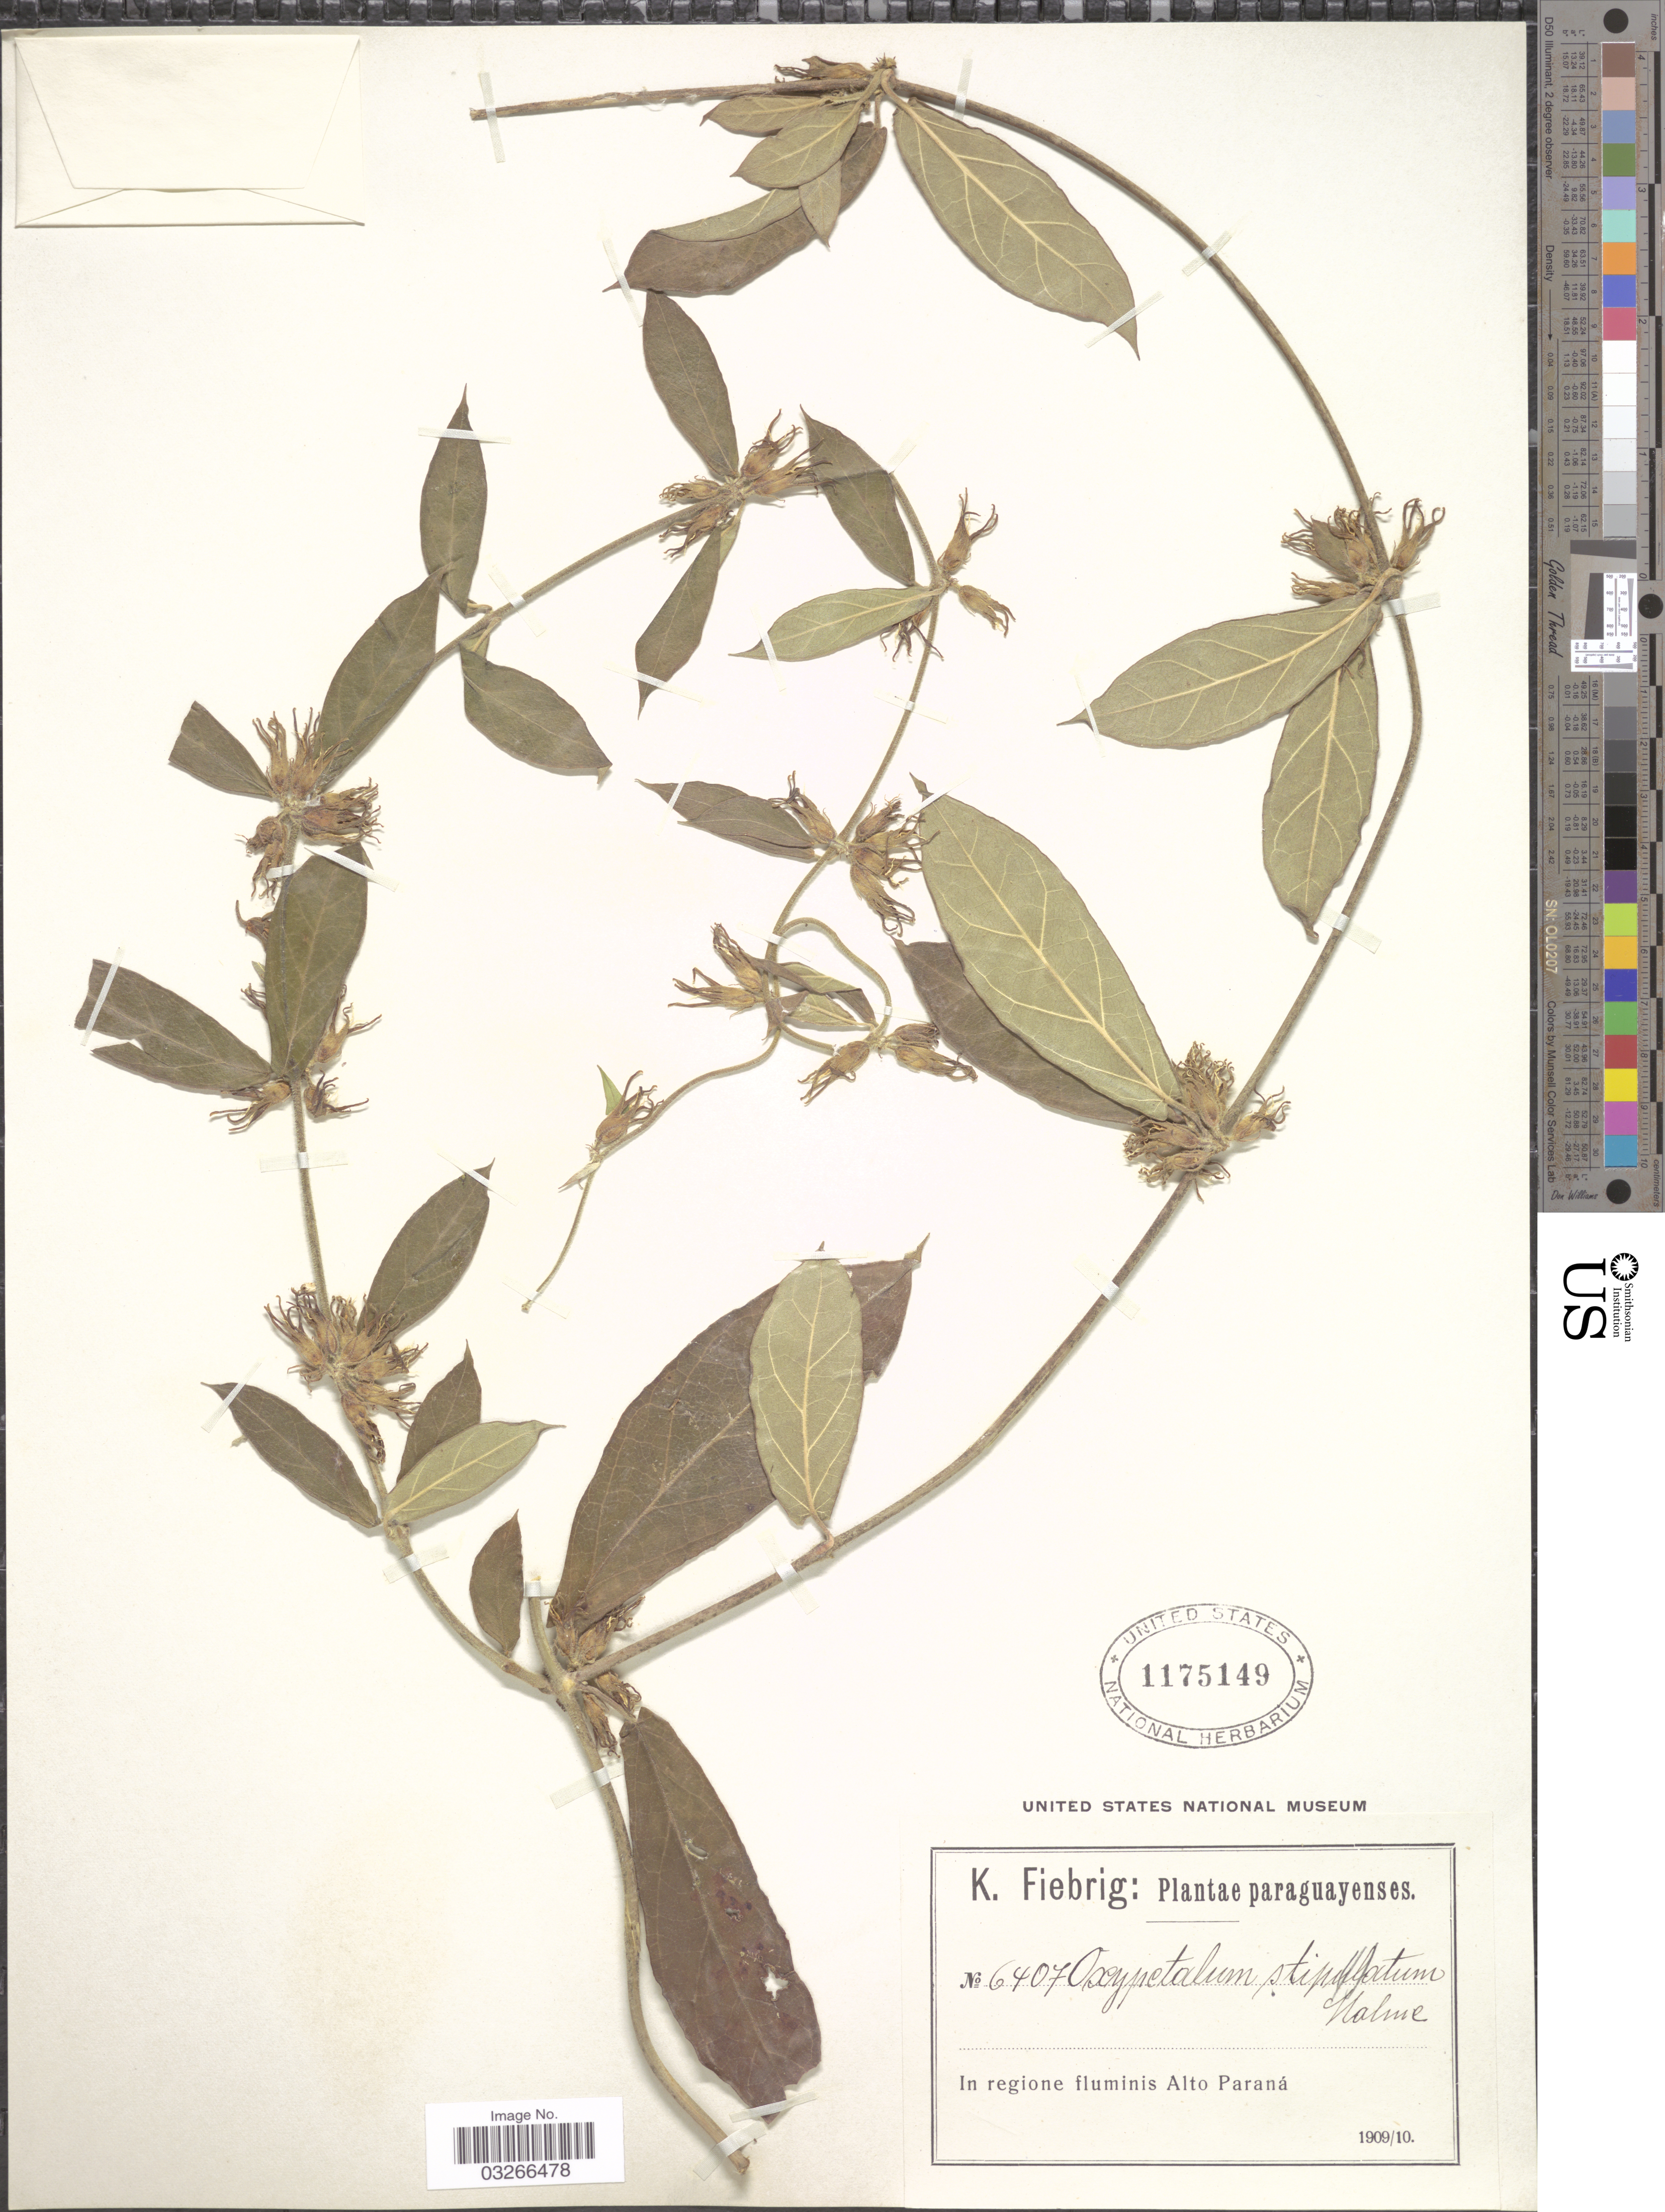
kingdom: Plantae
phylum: Tracheophyta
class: Magnoliopsida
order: Gentianales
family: Apocynaceae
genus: Oxypetalum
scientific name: Oxypetalum stipatum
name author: Malme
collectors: K. Fiebrig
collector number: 6407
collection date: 1909/1910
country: Paraguay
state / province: Alto Parana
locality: In regione fluminis Alto Paraná.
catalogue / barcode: US 1175149